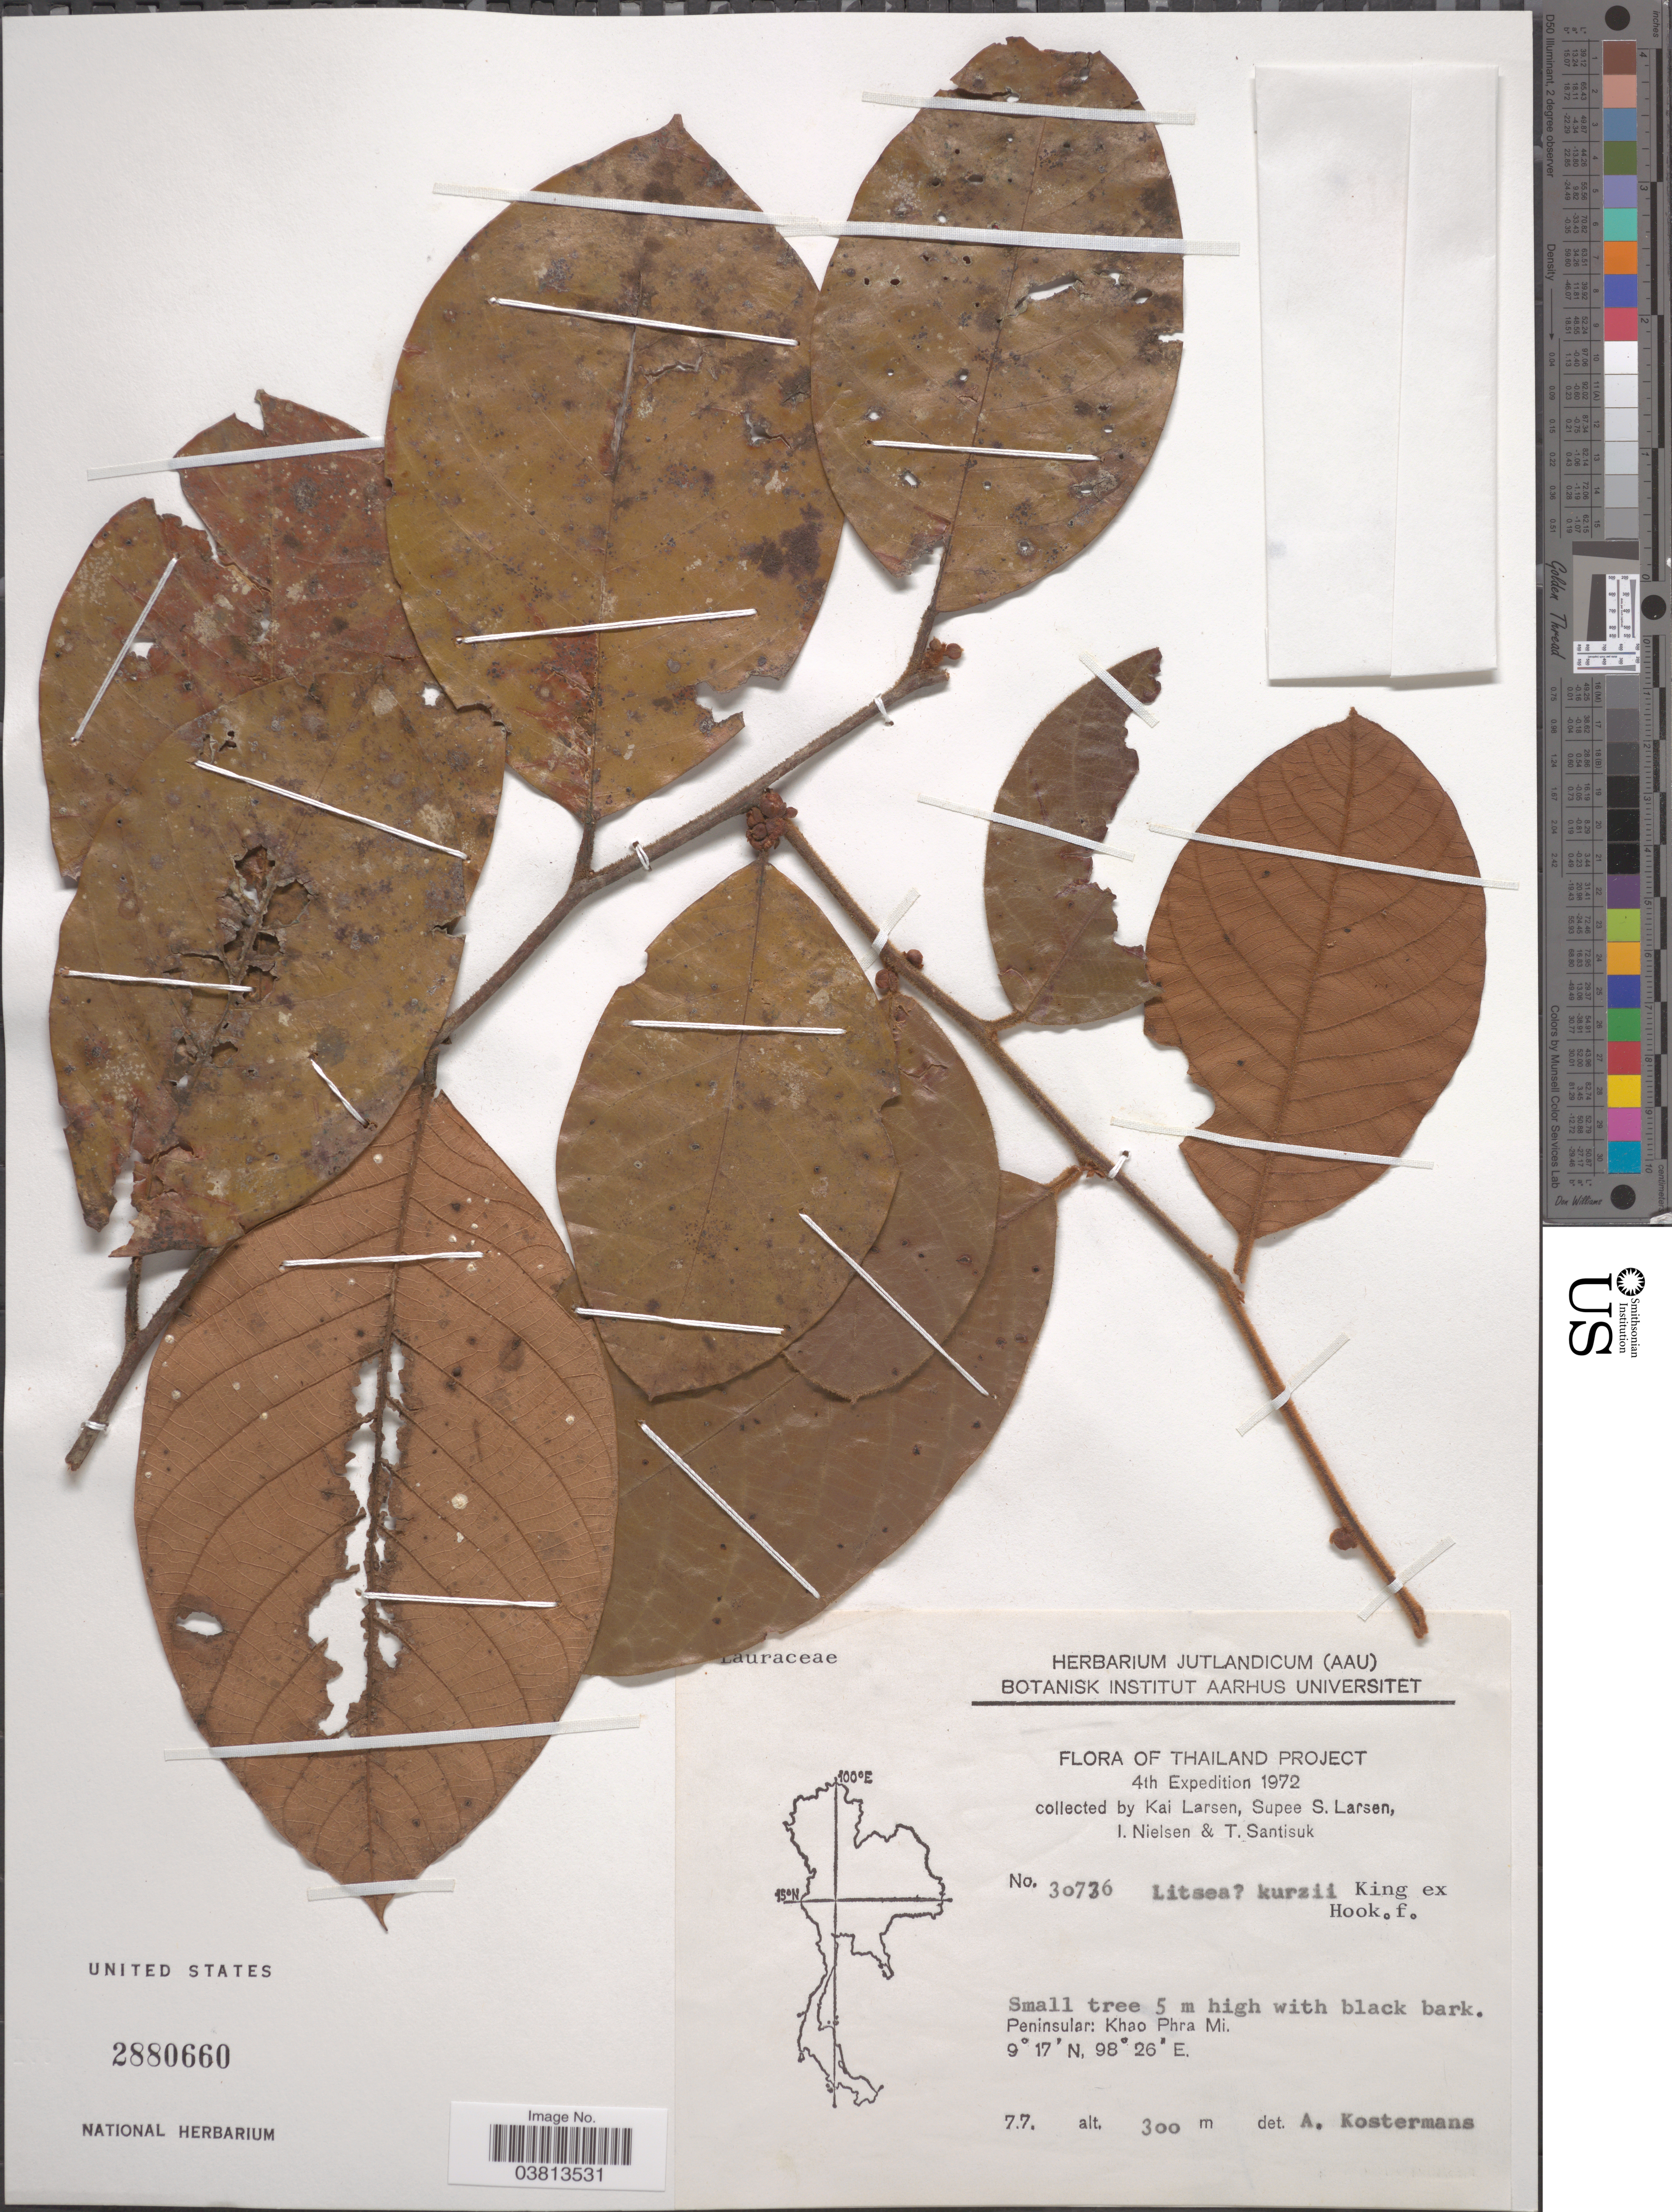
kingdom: Plantae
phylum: Tracheophyta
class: Magnoliopsida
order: Laurales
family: Lauraceae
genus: Litsea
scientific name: Litsea kurzii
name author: King ex Hook. f.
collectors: K. Larsen, S. Larsen, I. Nielsen & T. Santisuk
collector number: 30736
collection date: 1972-07-07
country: Thailand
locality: Peninsular: Khao Phra Mi.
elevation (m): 300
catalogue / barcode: US 2880660